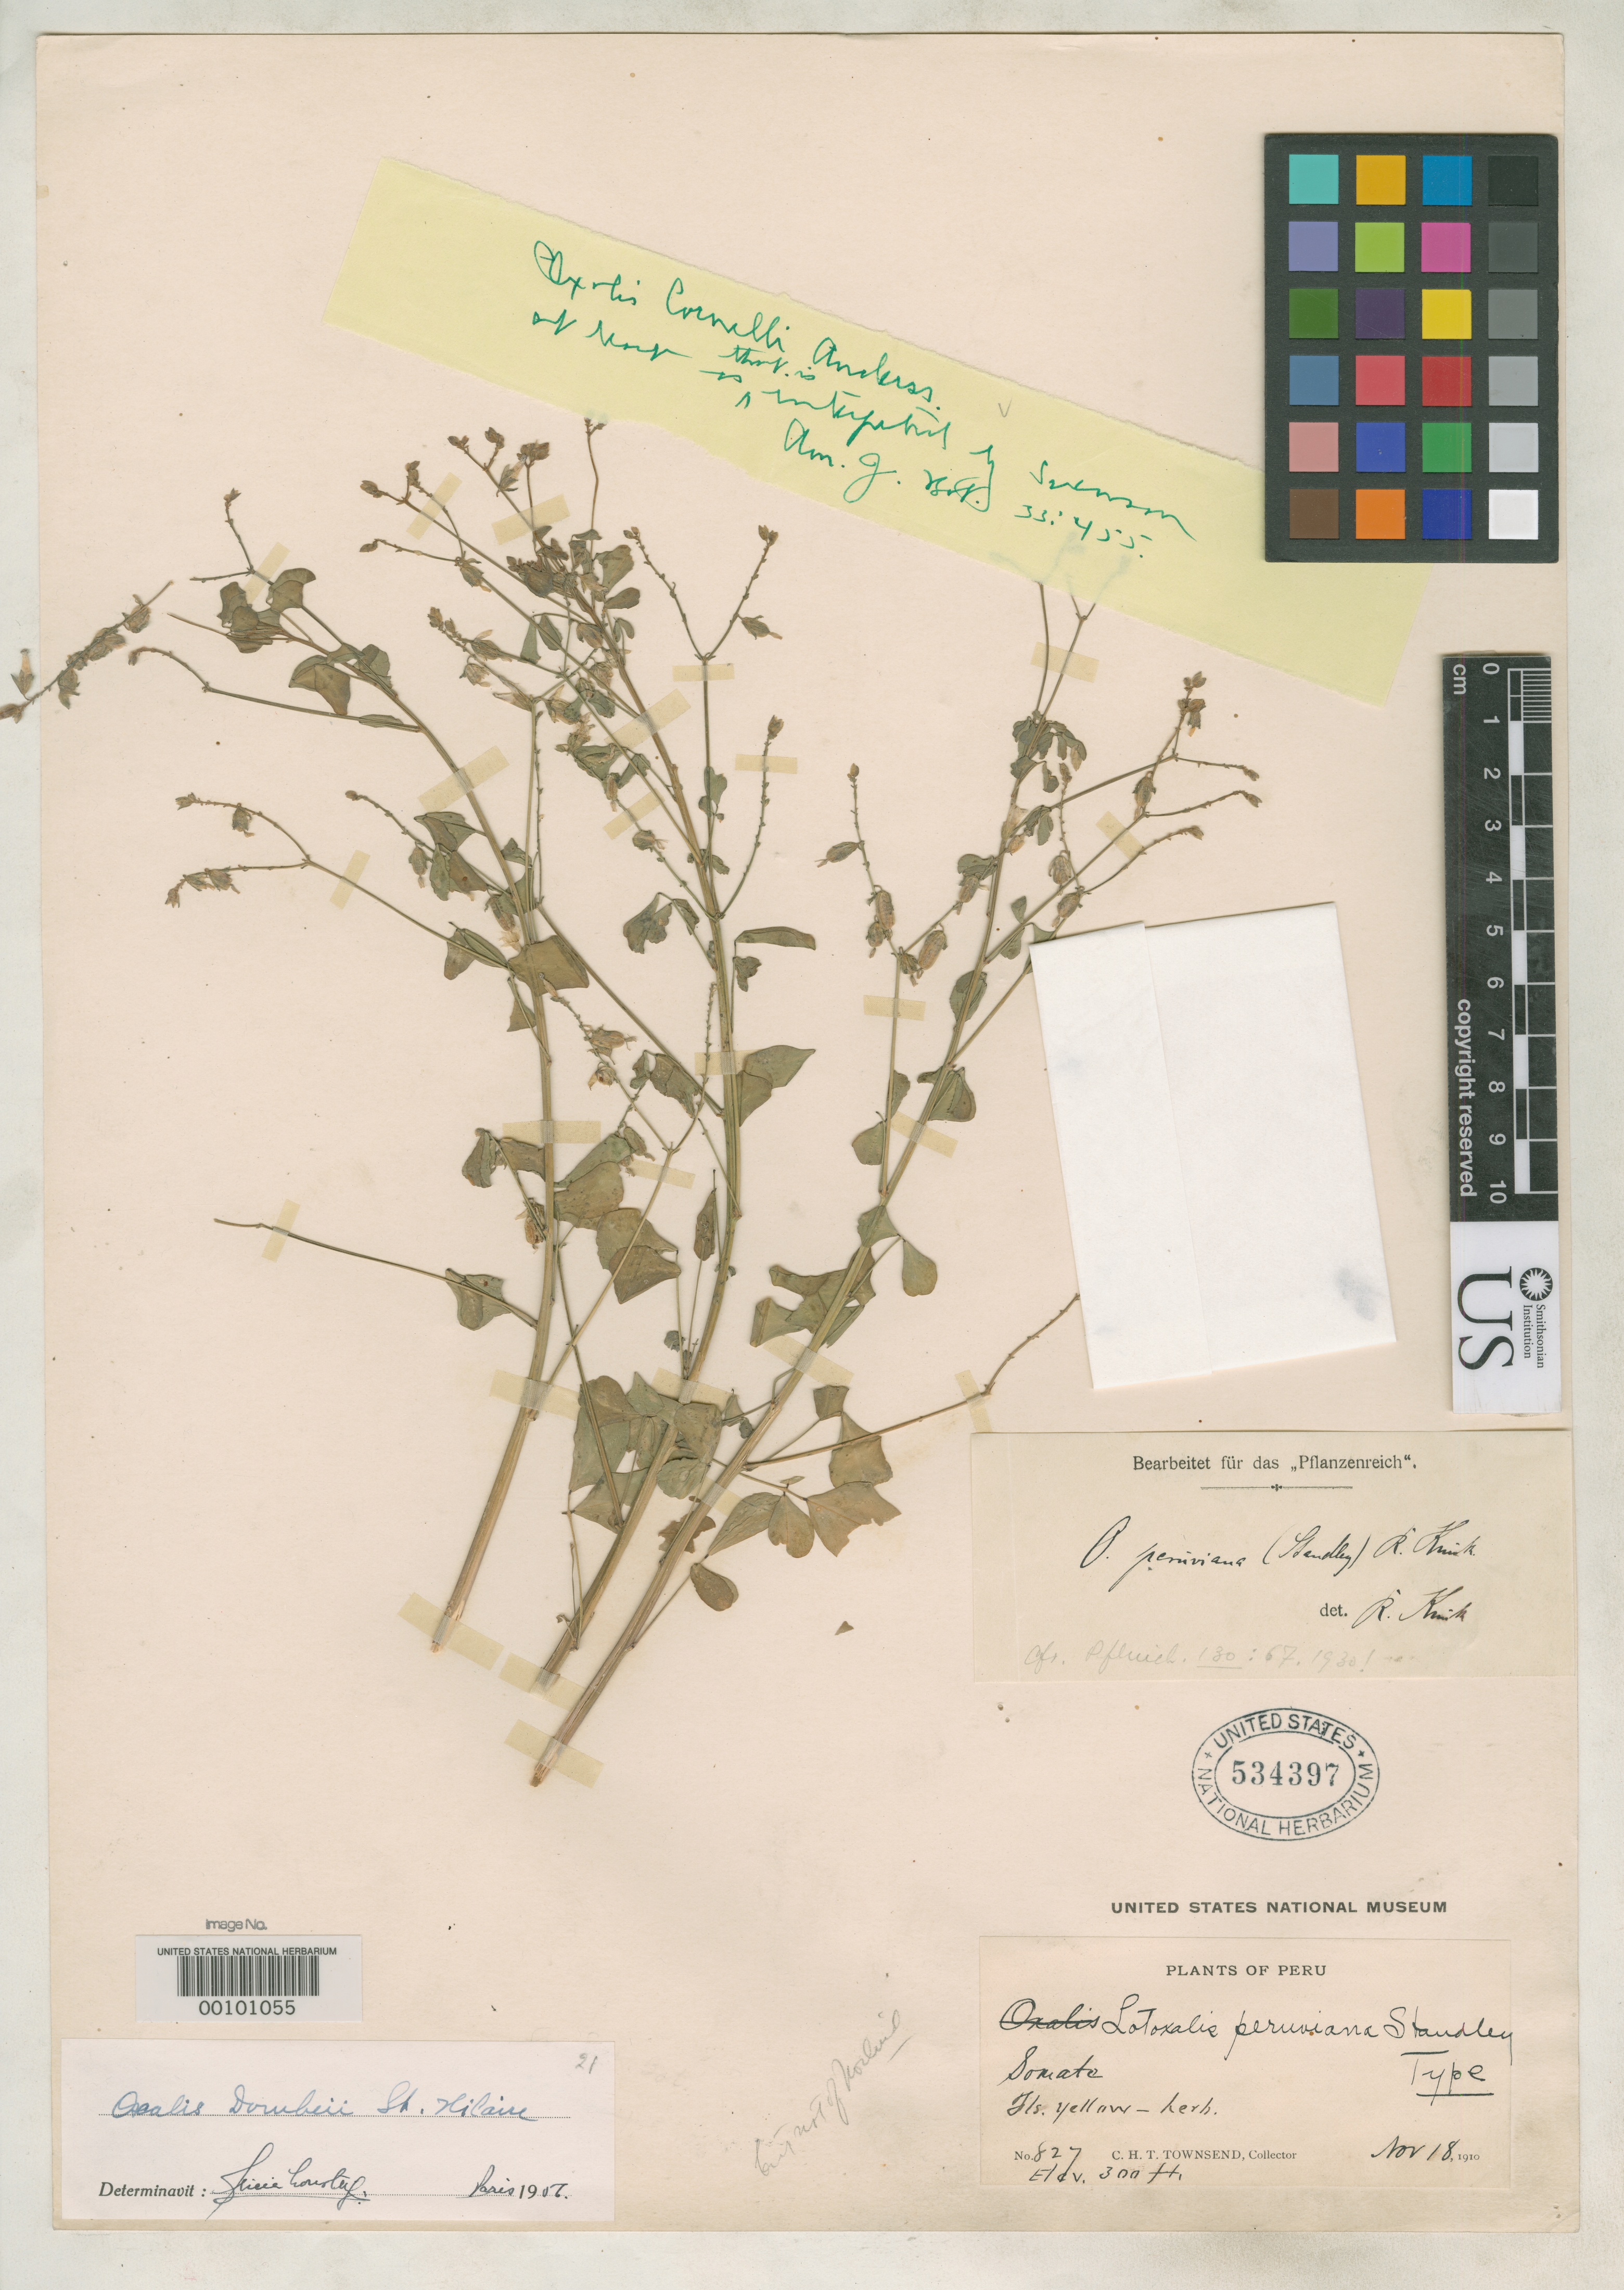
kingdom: Plantae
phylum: Tracheophyta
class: Magnoliopsida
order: Oxalidales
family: Oxalidaceae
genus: Oxalis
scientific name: Oxalis peruviana R. Knuth, nom. illeg.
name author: R. Knuth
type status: Holotype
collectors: C. H. T. Townsend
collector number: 827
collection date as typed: Nov. 18, 1910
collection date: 1910-11-18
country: Peru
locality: Somate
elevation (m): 91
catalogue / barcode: US 534397